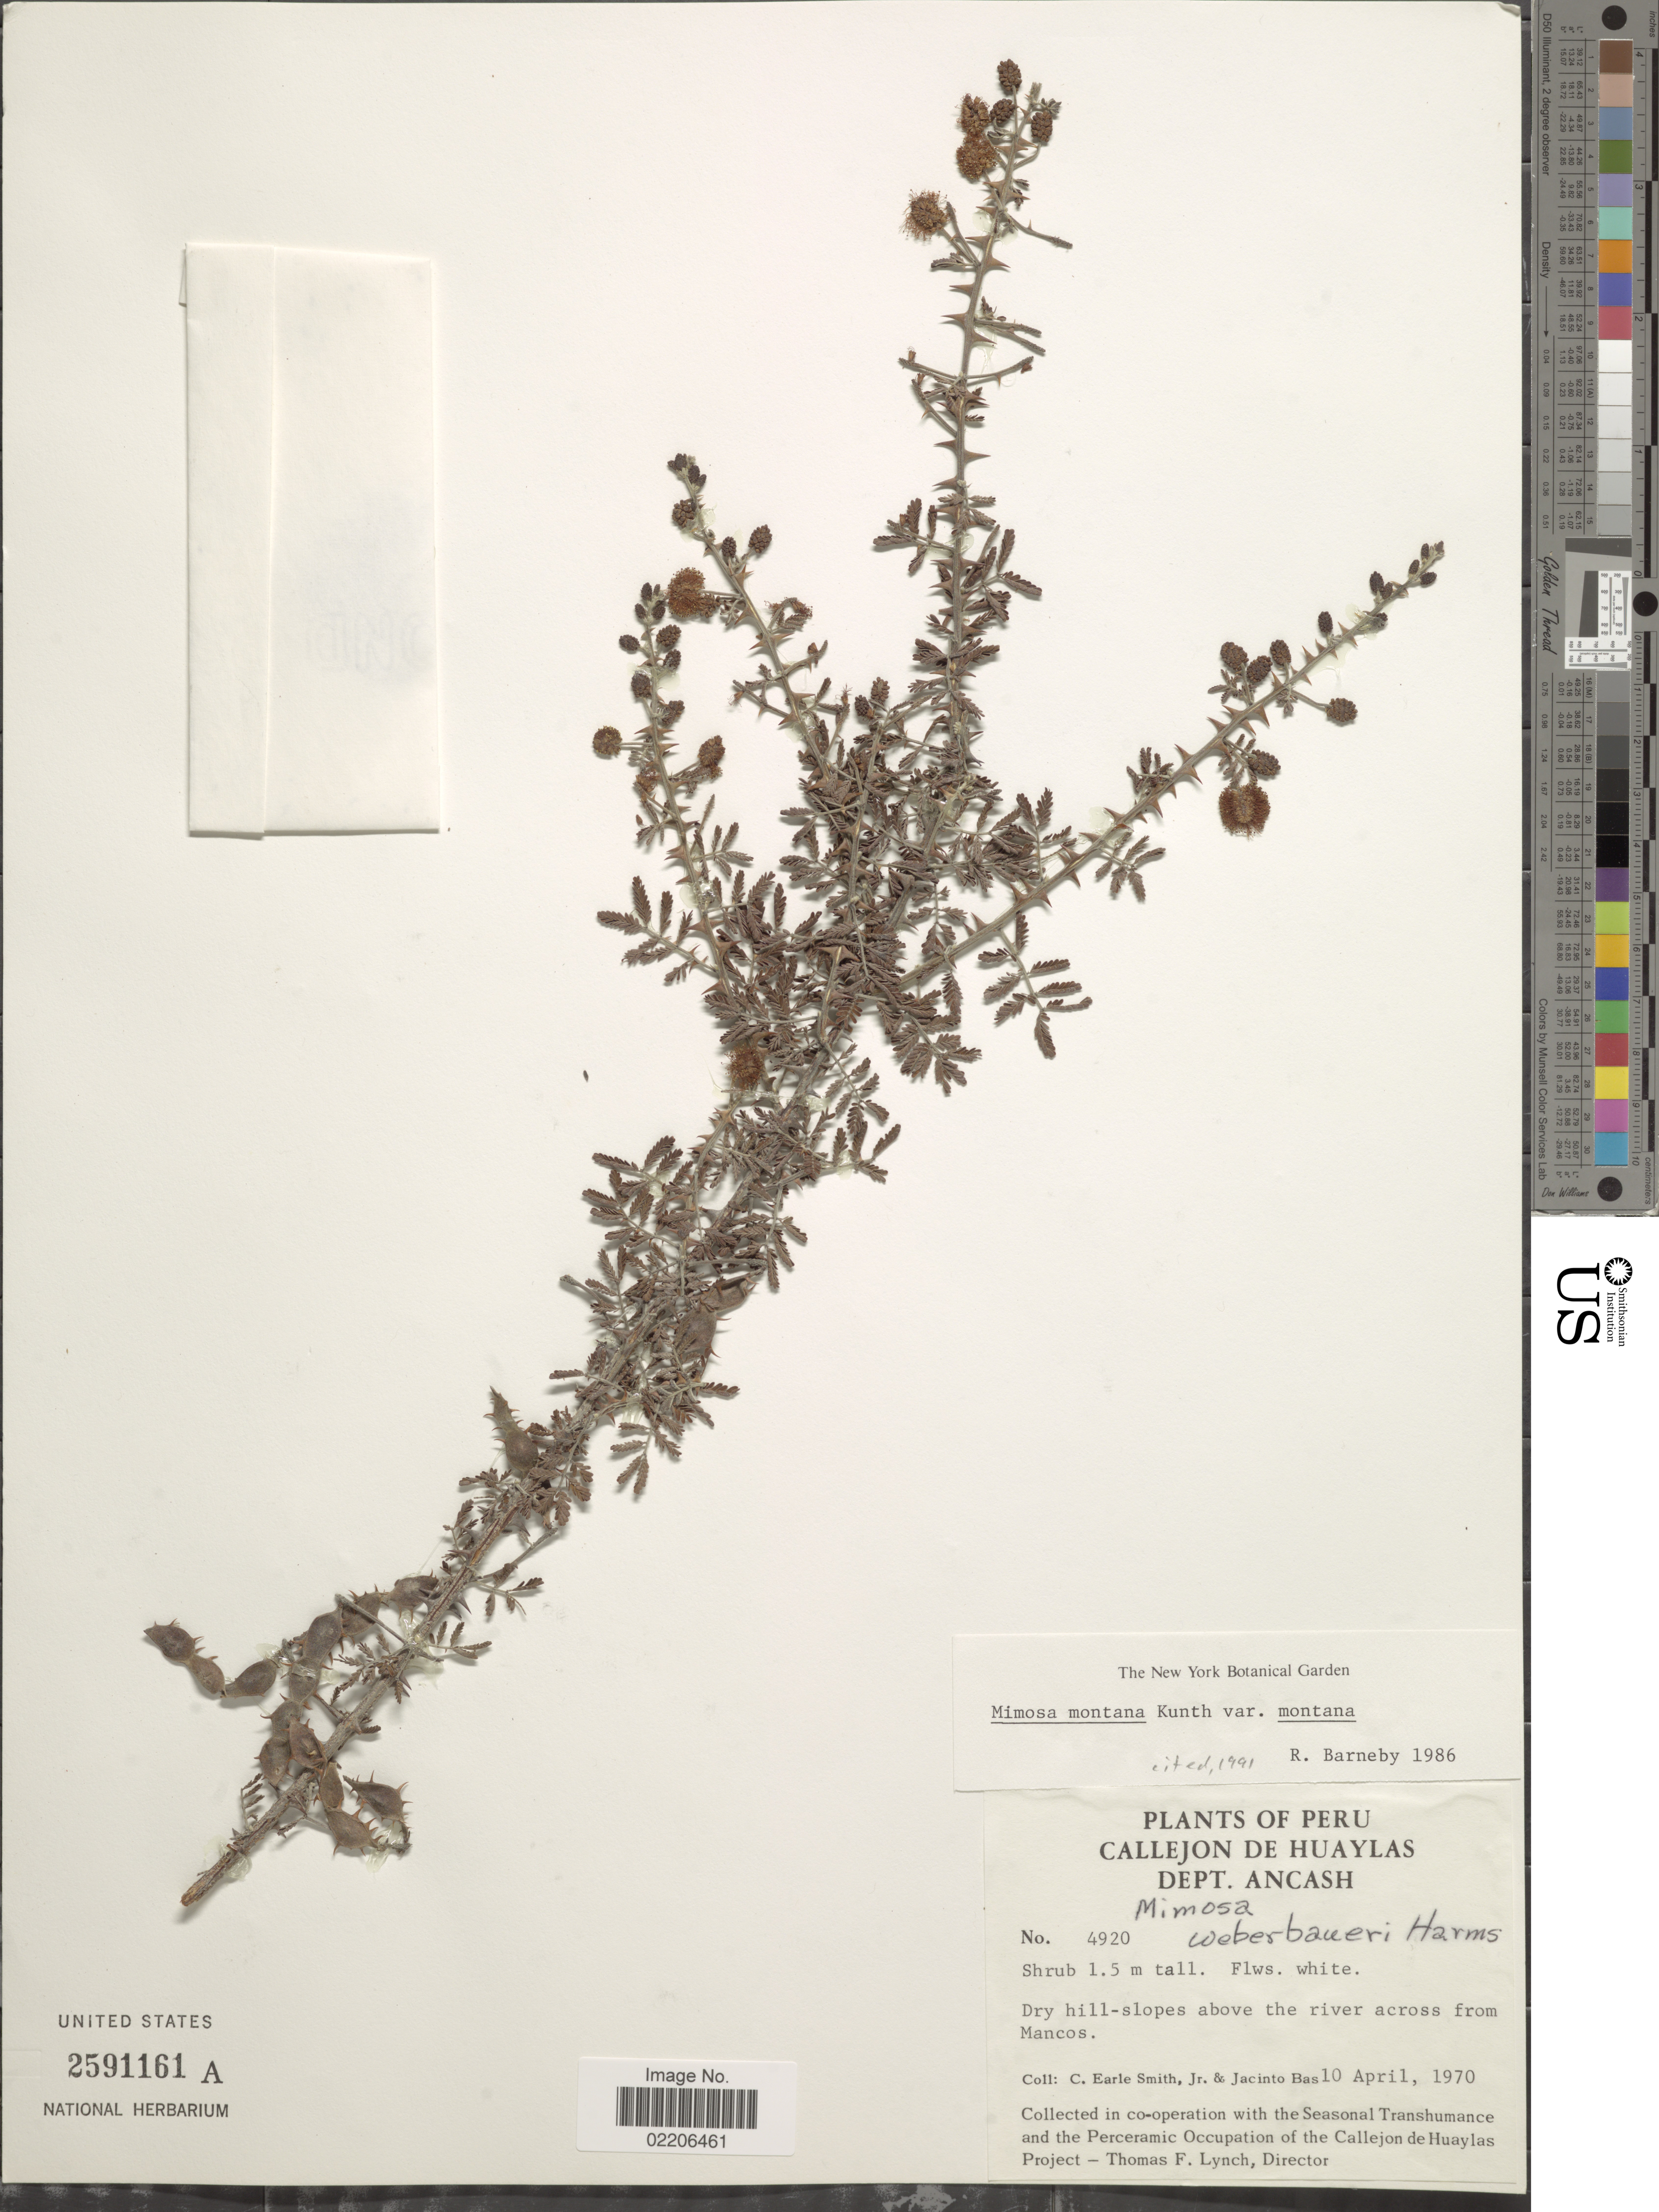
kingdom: Plantae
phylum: Tracheophyta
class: Magnoliopsida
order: Fabales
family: Fabaceae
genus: Mimosa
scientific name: Mimosa montana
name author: Kunth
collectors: C. E. Smith Jr. & J. Bas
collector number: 4920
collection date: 1970-04-10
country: Peru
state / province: Ancash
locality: Callejon de Huaylas, dry hill-slopes above the river across from Mancos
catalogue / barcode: US 2591161A